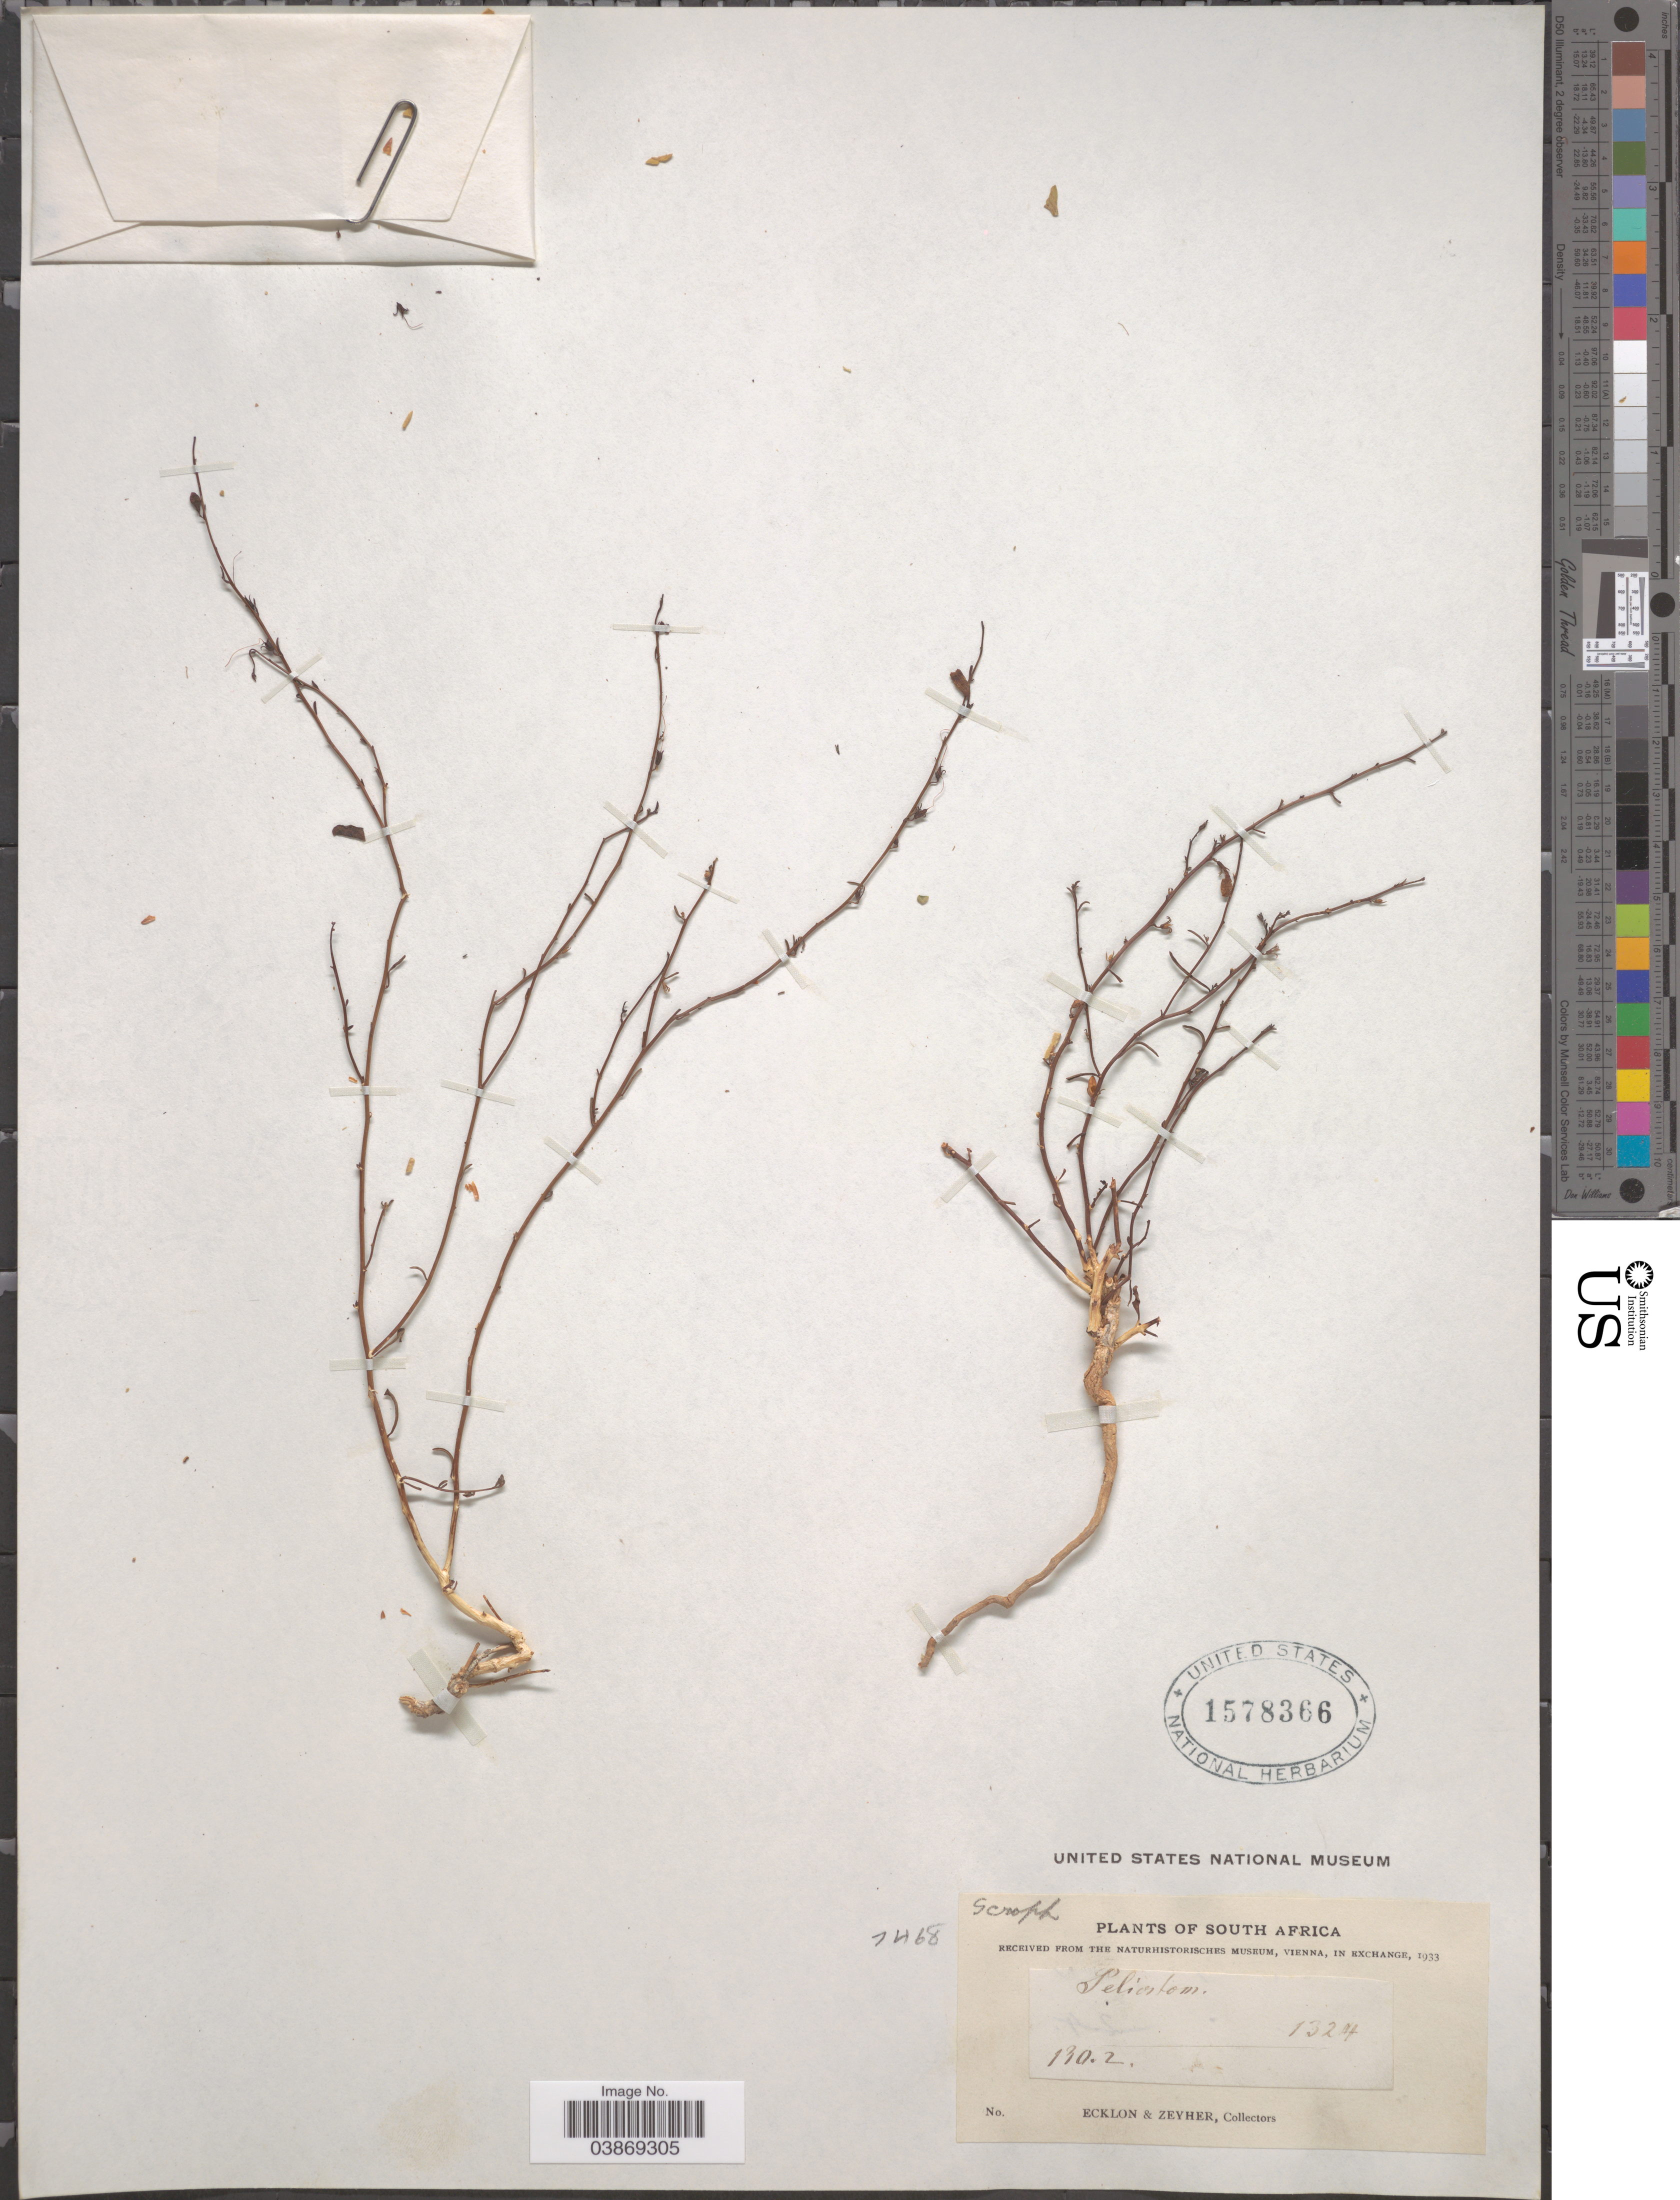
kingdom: Plantae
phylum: Tracheophyta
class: Magnoliopsida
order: Lamiales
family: Scrophulariaceae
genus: Peliostomum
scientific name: Peliostomum sp.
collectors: -. Ecklon & -. Zeyher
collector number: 1324?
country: South Africa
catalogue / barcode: US 1578366